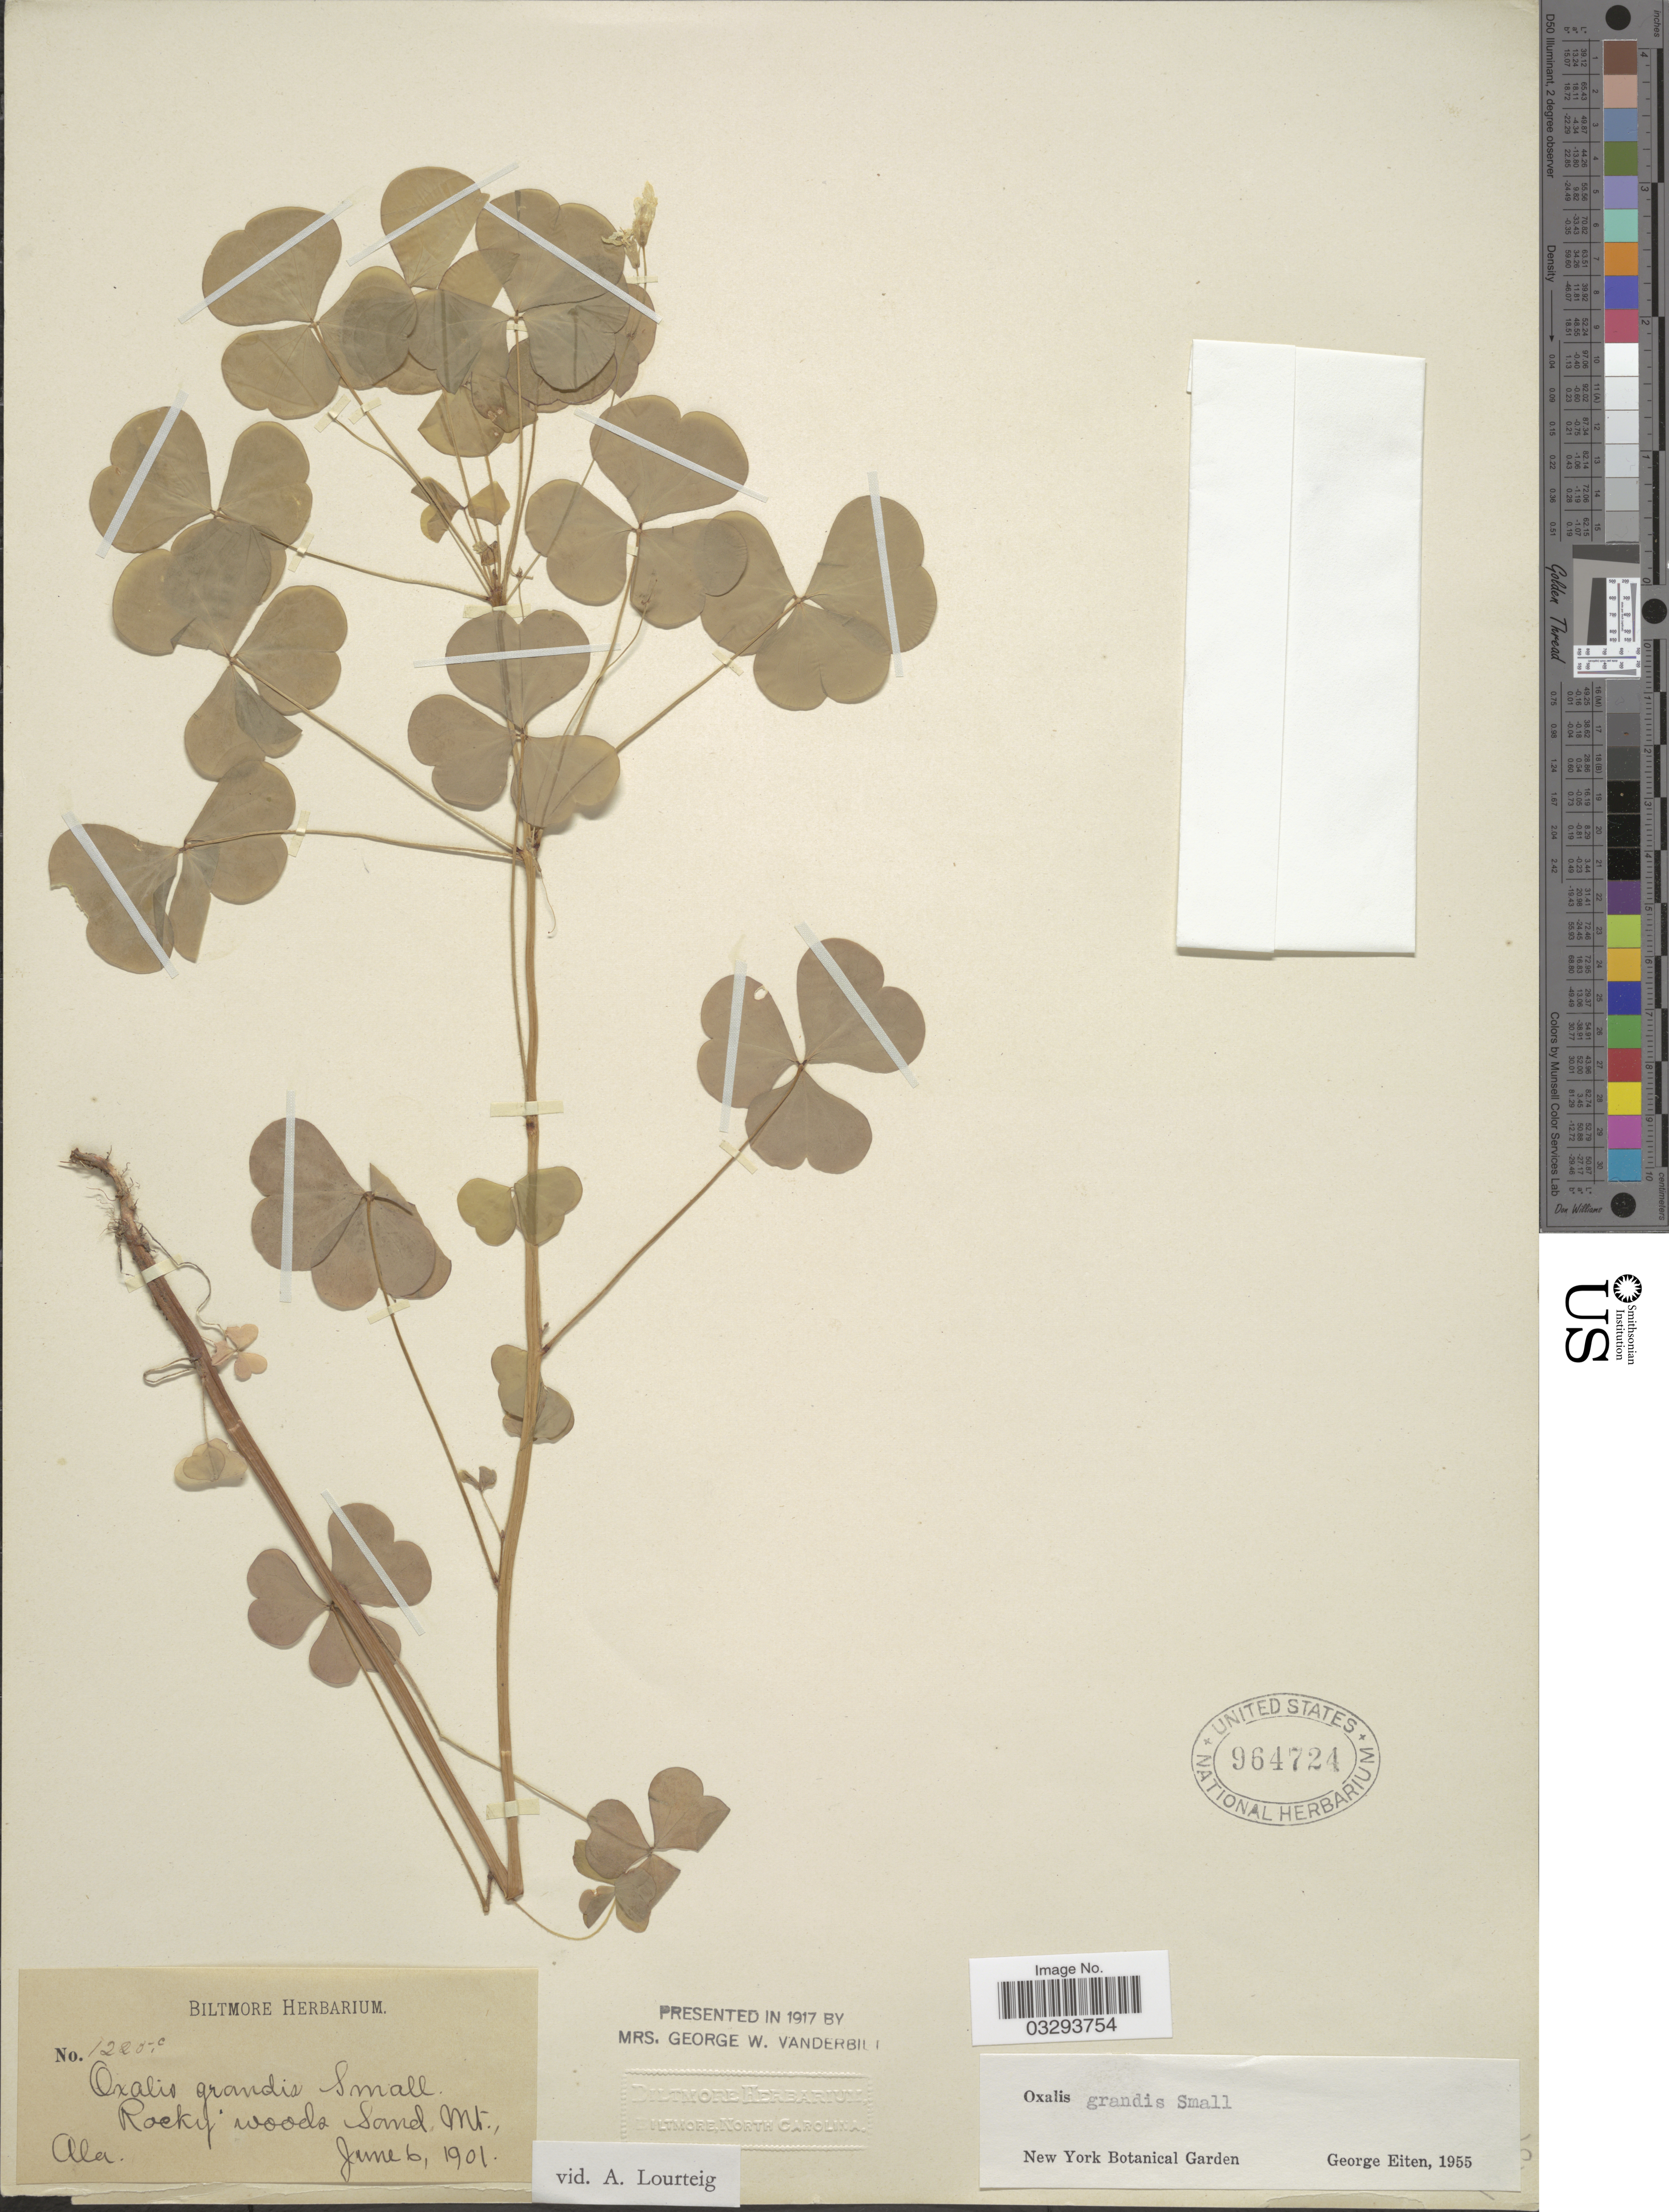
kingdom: Plantae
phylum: Tracheophyta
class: Magnoliopsida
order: Oxalidales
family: Oxalidaceae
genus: Oxalis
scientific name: Oxalis grandis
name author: Small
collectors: ex herb. Biltmore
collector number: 1225c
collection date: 1901-06-06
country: United States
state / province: Alabama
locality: Sand Mt.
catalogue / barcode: US 964724